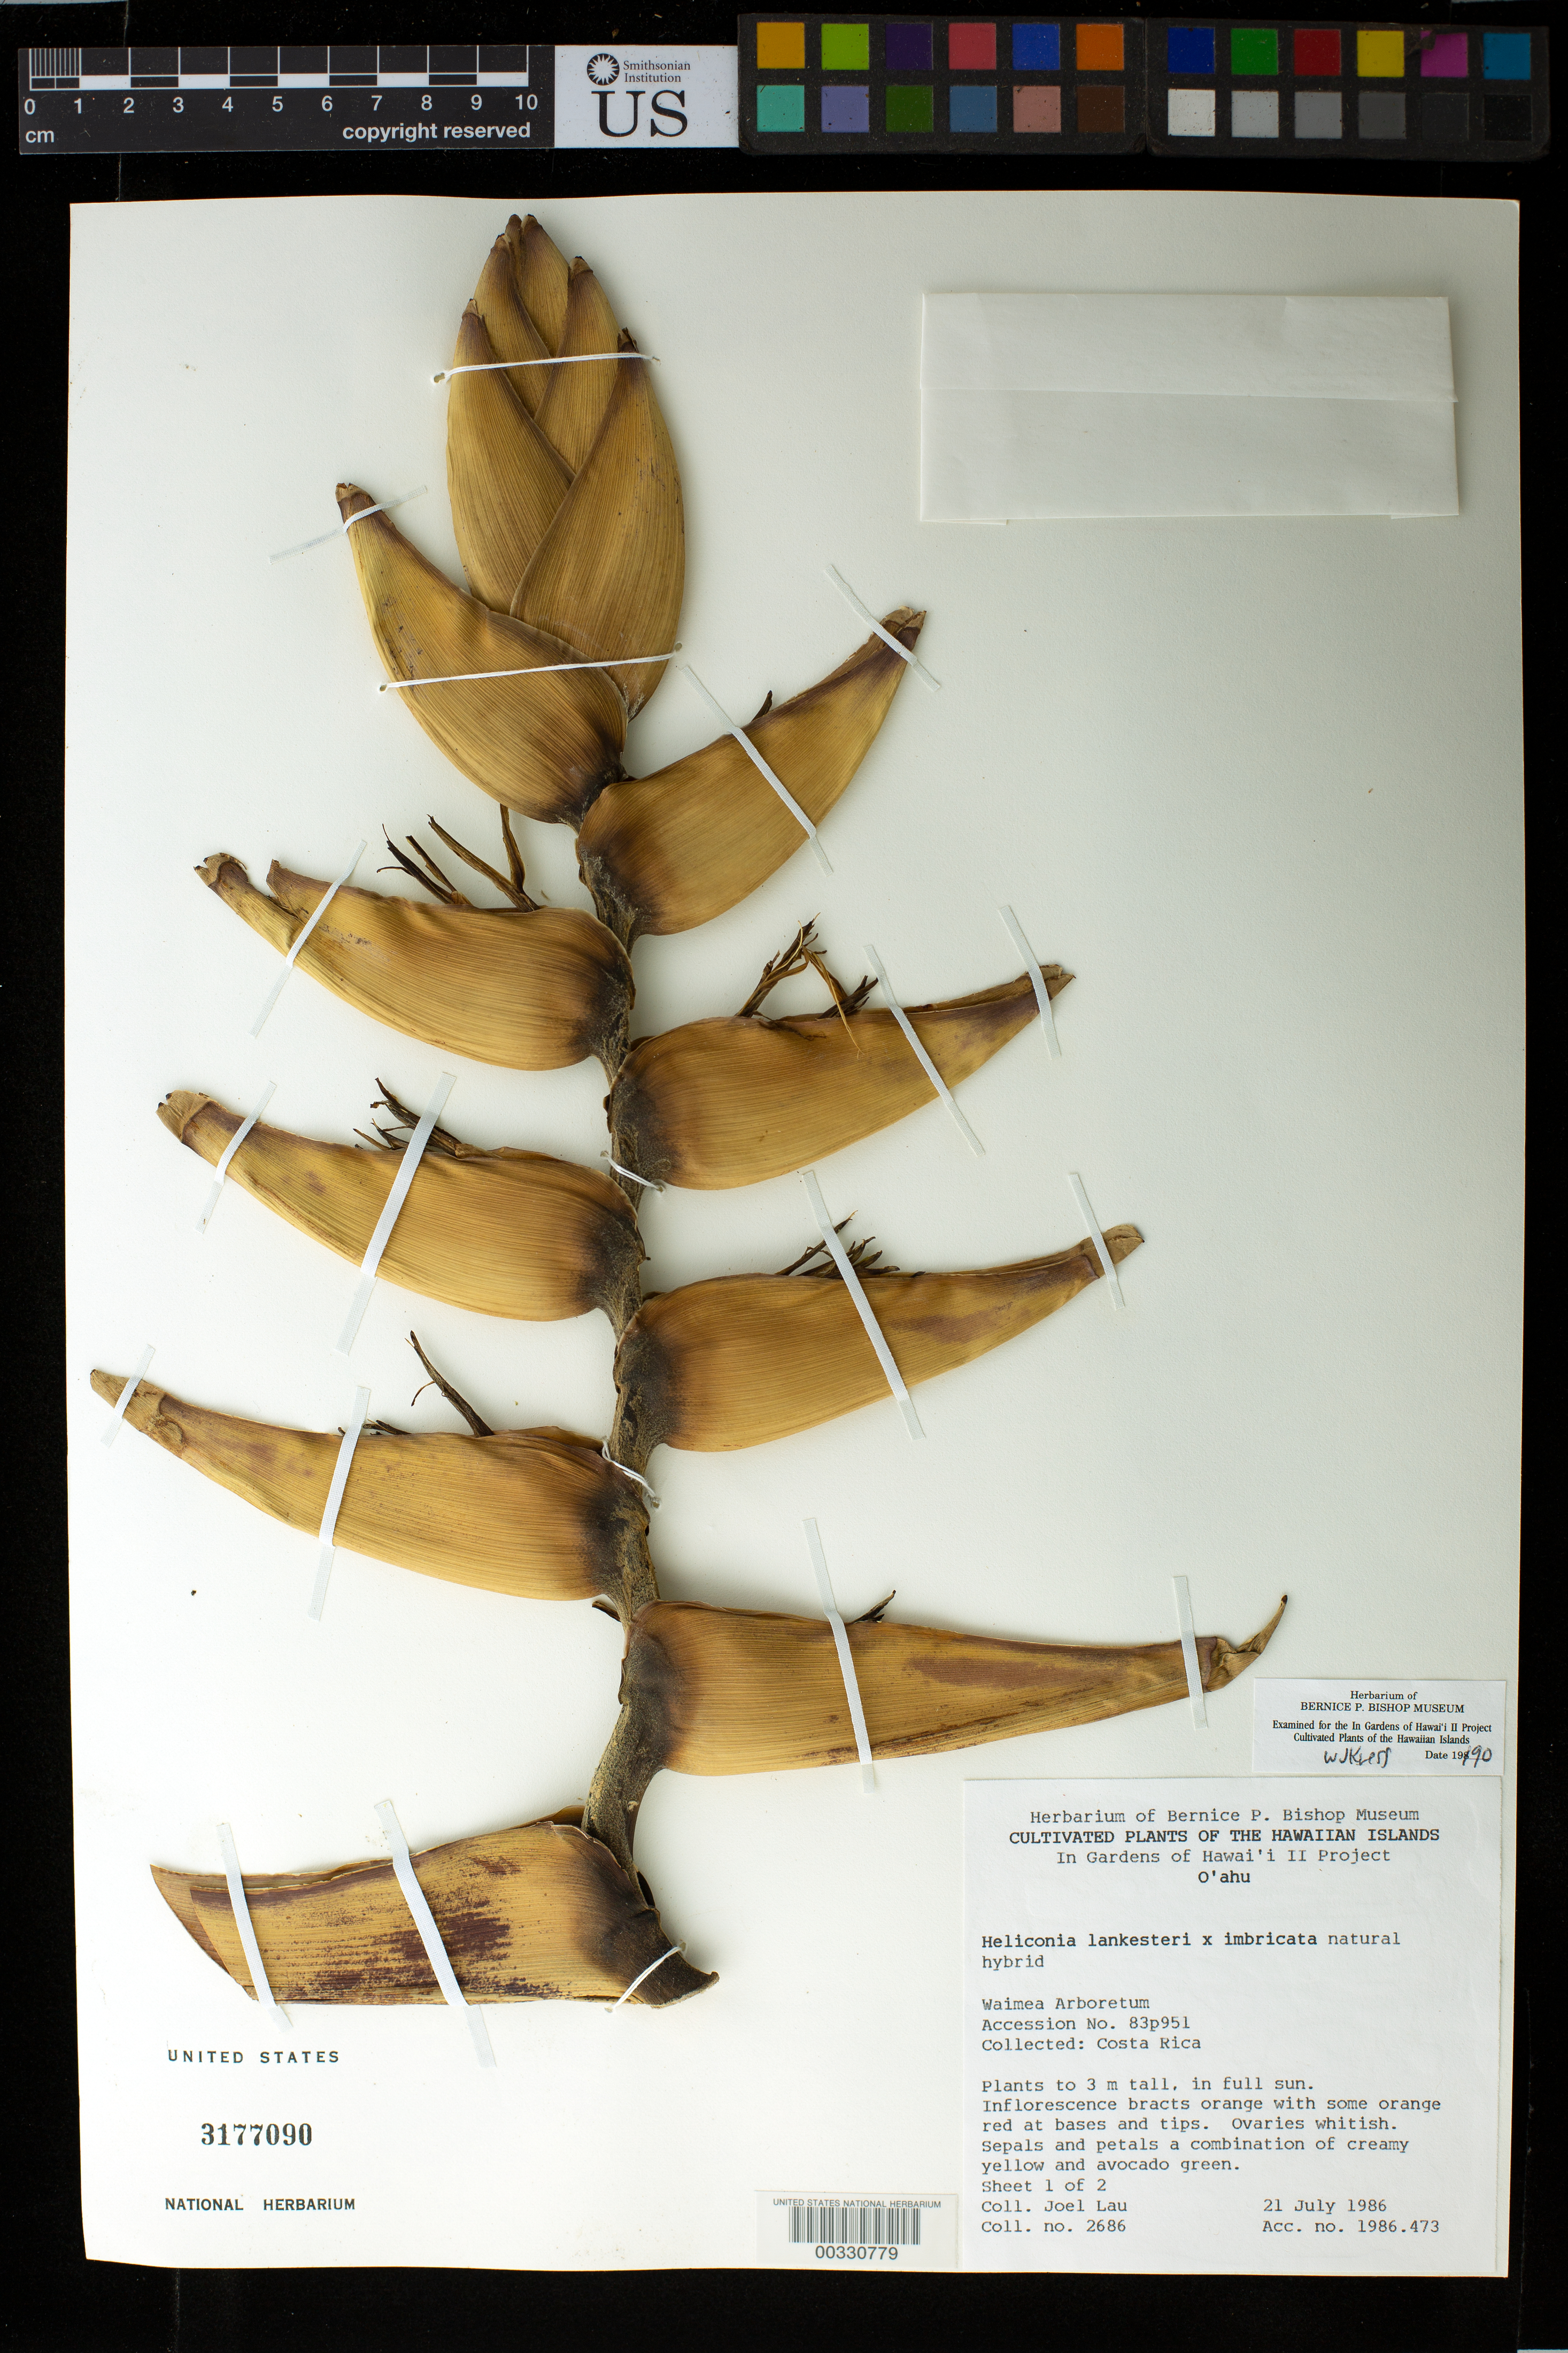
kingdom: Plantae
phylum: Tracheophyta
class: Liliopsida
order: Zingiberales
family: Heliconiaceae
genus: Heliconia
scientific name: Heliconia x imbricata-lankesteri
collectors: J. Lau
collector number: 2686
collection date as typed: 21 Jul 1986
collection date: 1986-07-21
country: Costa Rica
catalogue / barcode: US 3177090